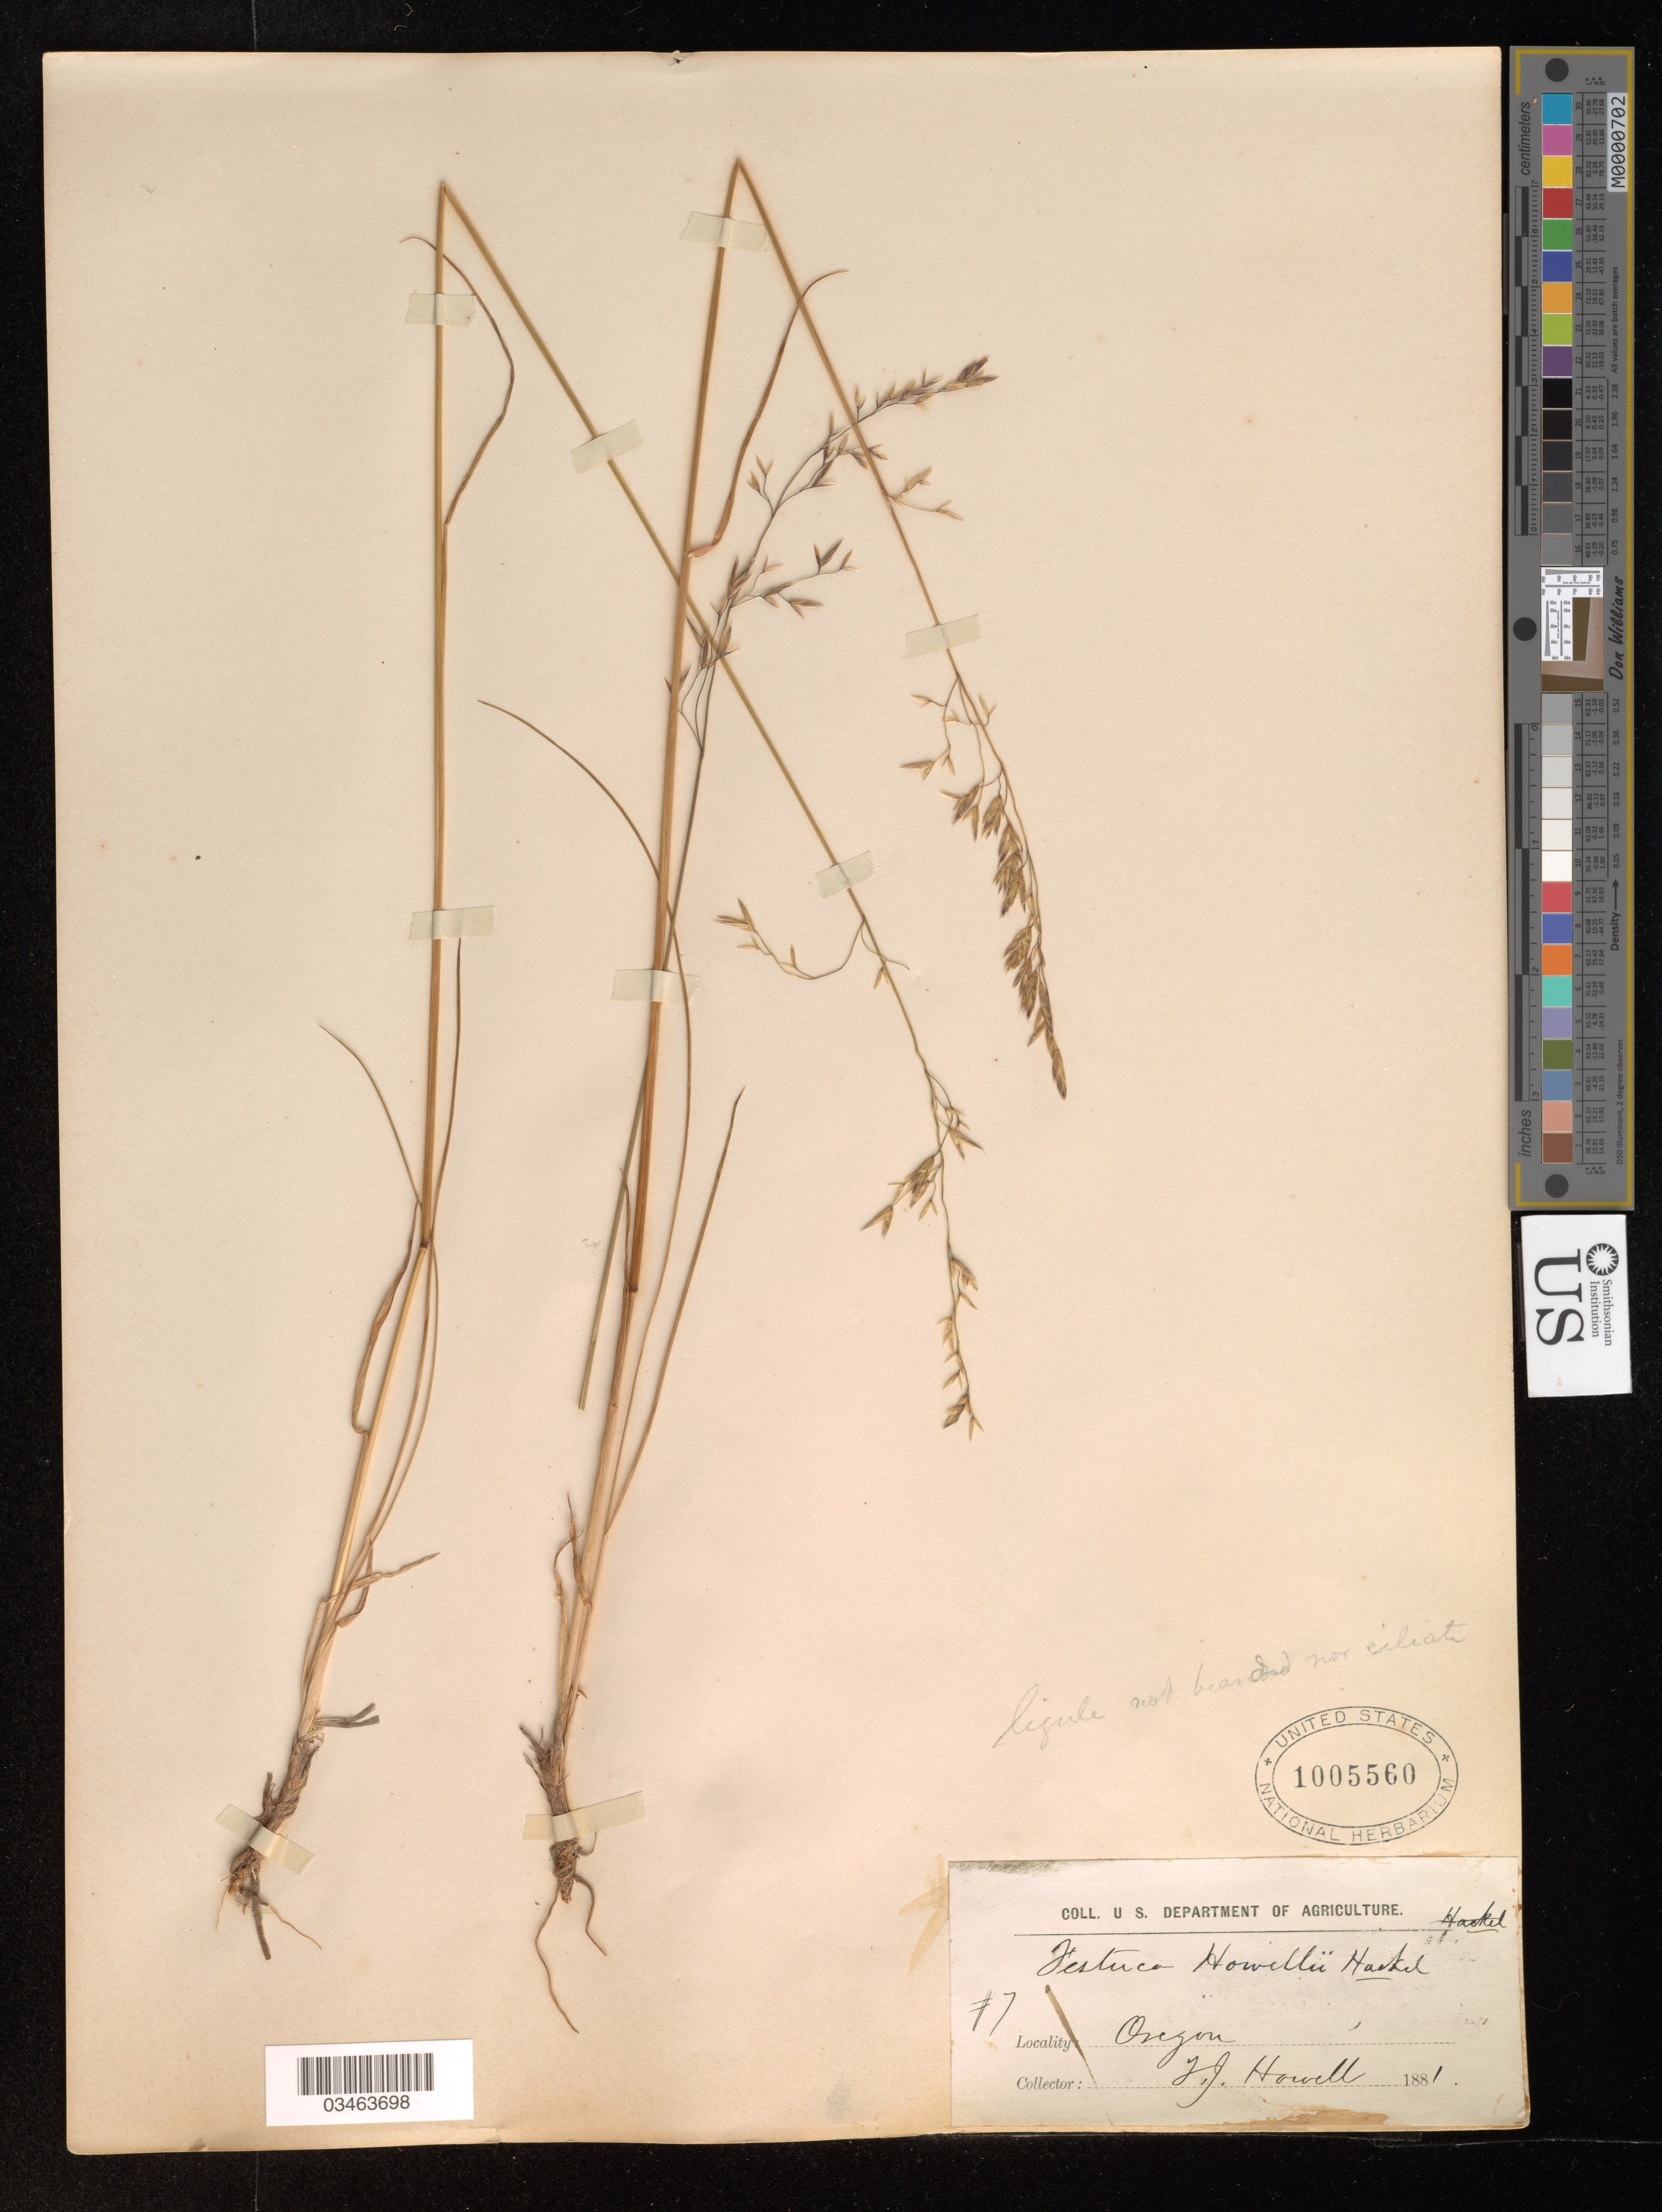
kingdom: Plantae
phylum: Tracheophyta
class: Liliopsida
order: Poales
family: Poaceae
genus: Festuca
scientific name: Festuca howellii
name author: Hack. ex W.J. Beal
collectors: F. J. Howell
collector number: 7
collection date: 1881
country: United States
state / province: Oregon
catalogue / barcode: US 1005560